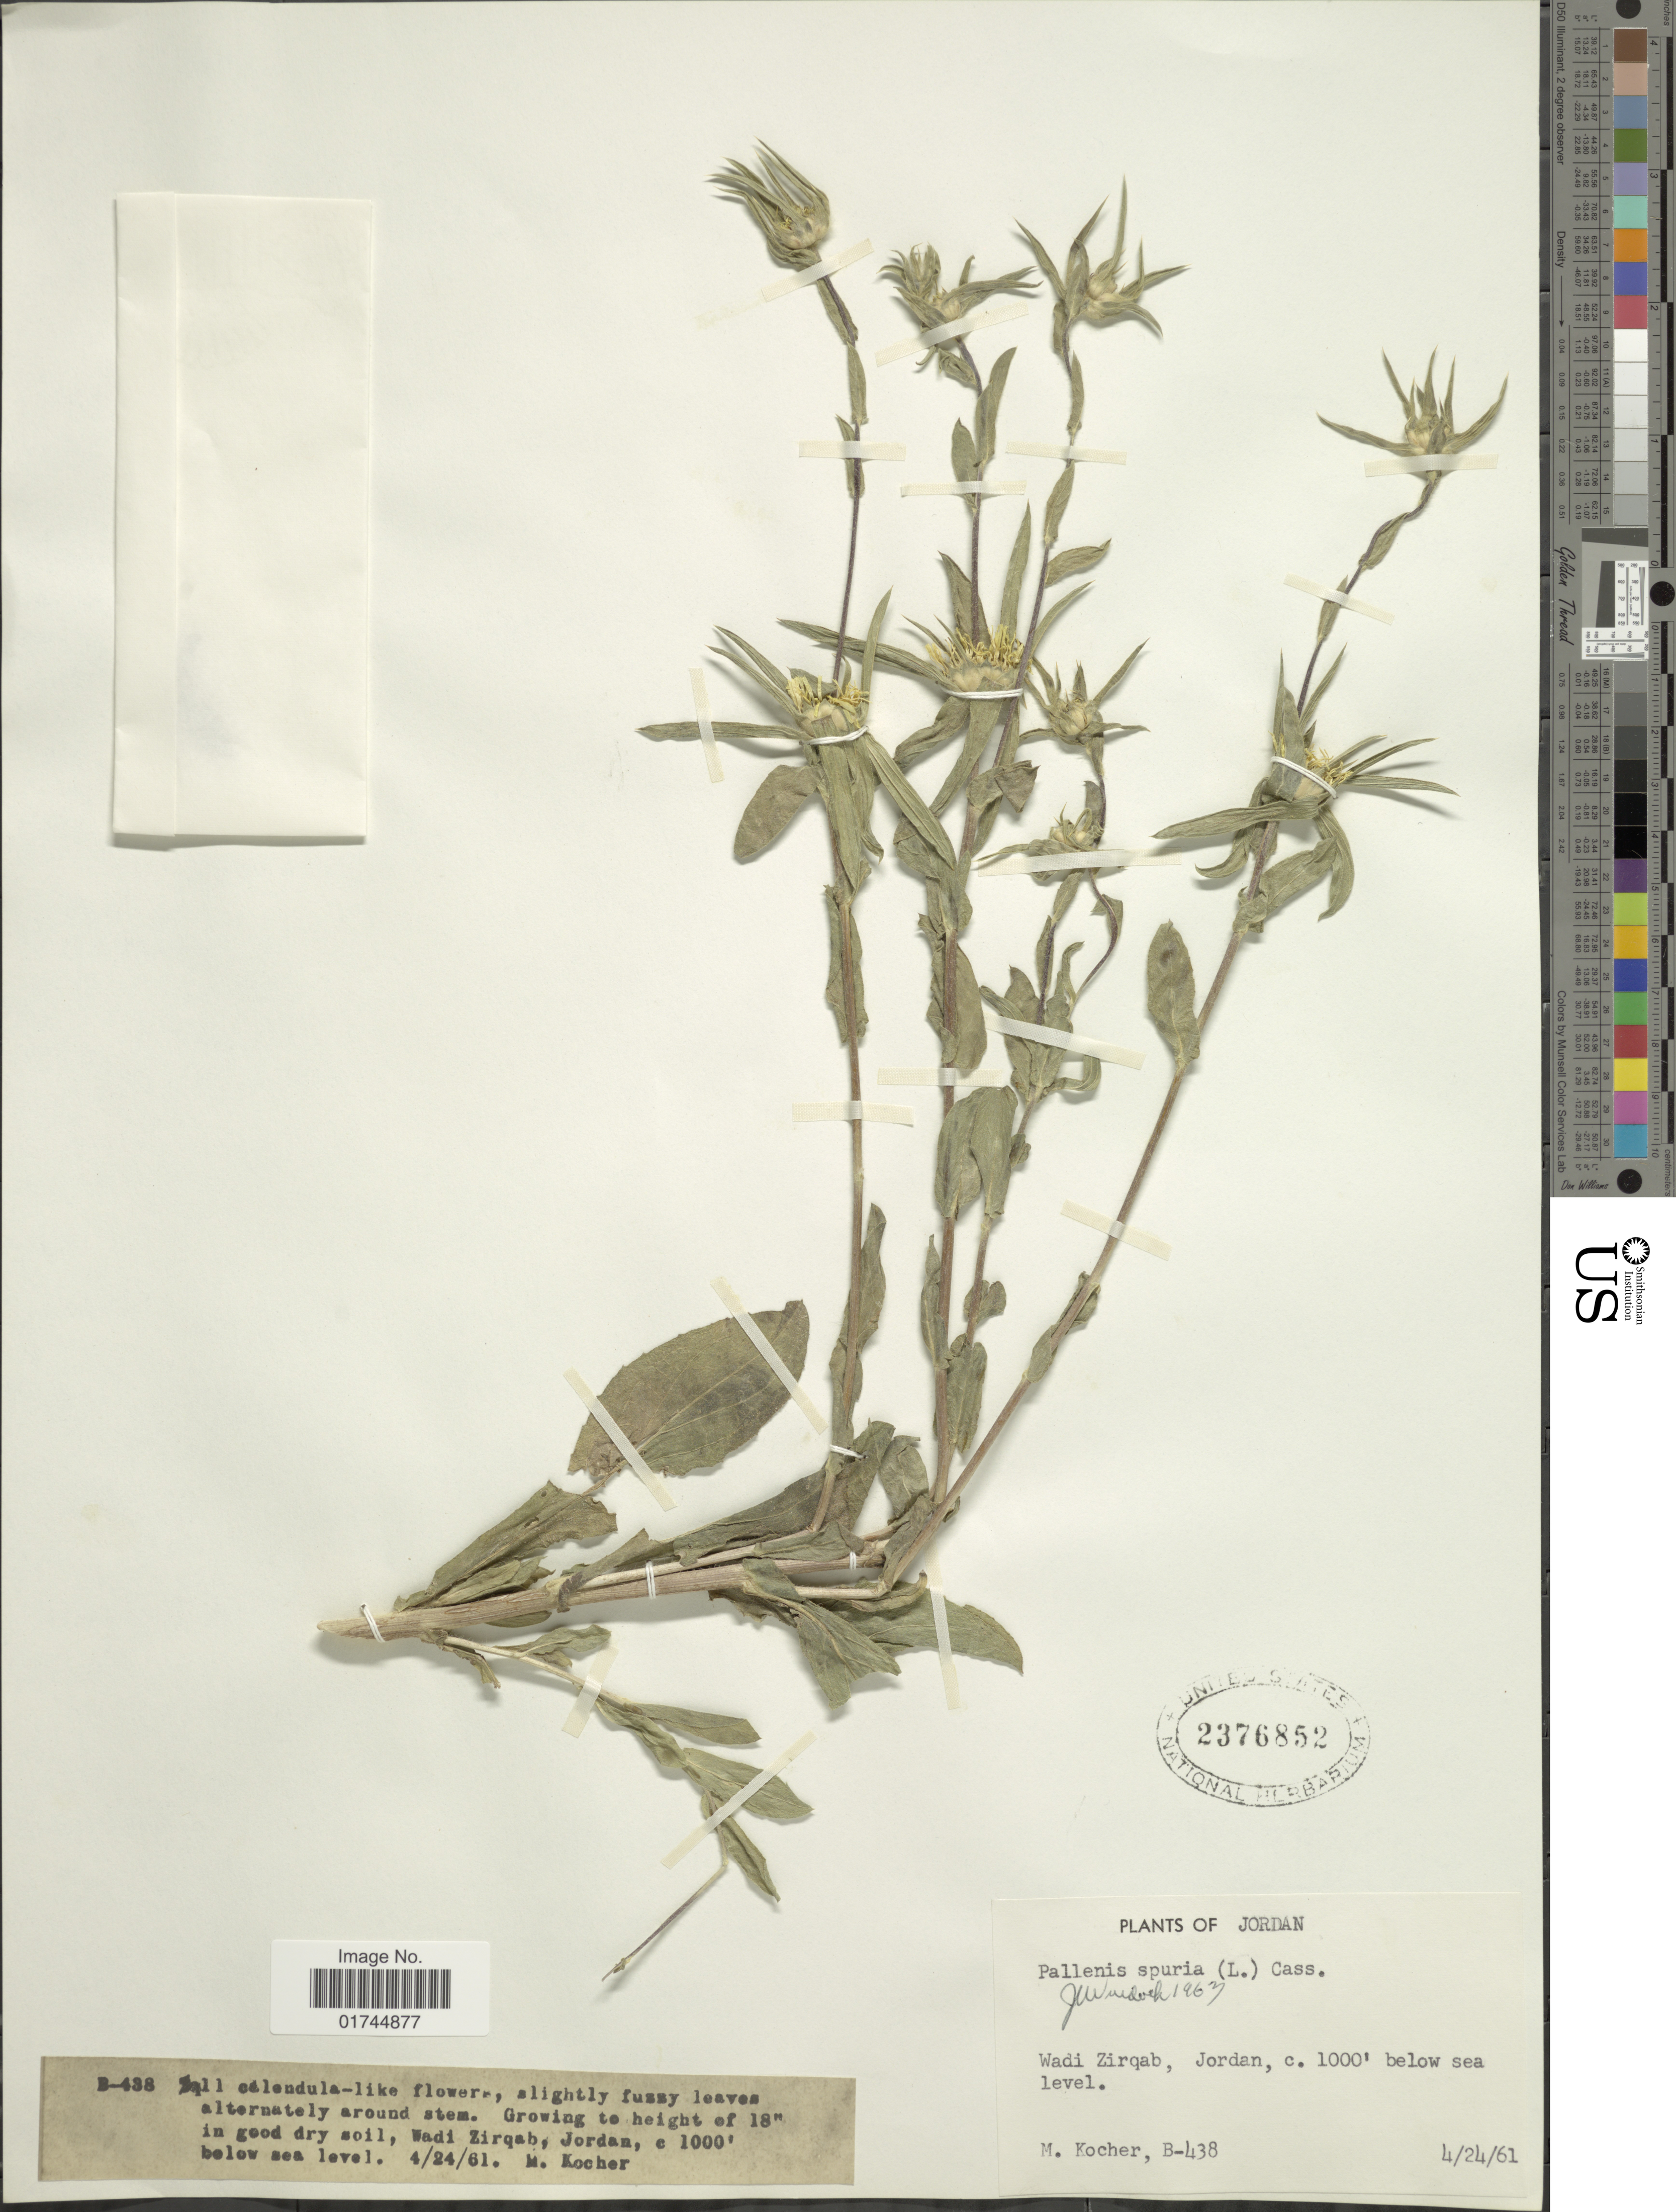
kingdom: Plantae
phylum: Tracheophyta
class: Magnoliopsida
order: Asterales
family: Asteraceae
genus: Pallenis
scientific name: Pallenis spuria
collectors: M. Kocher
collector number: B438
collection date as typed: Transcribed d/m/y: 24/4/61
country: Jordan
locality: Wadu Zirqab, Jordan.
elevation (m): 305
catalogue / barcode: US 2376852